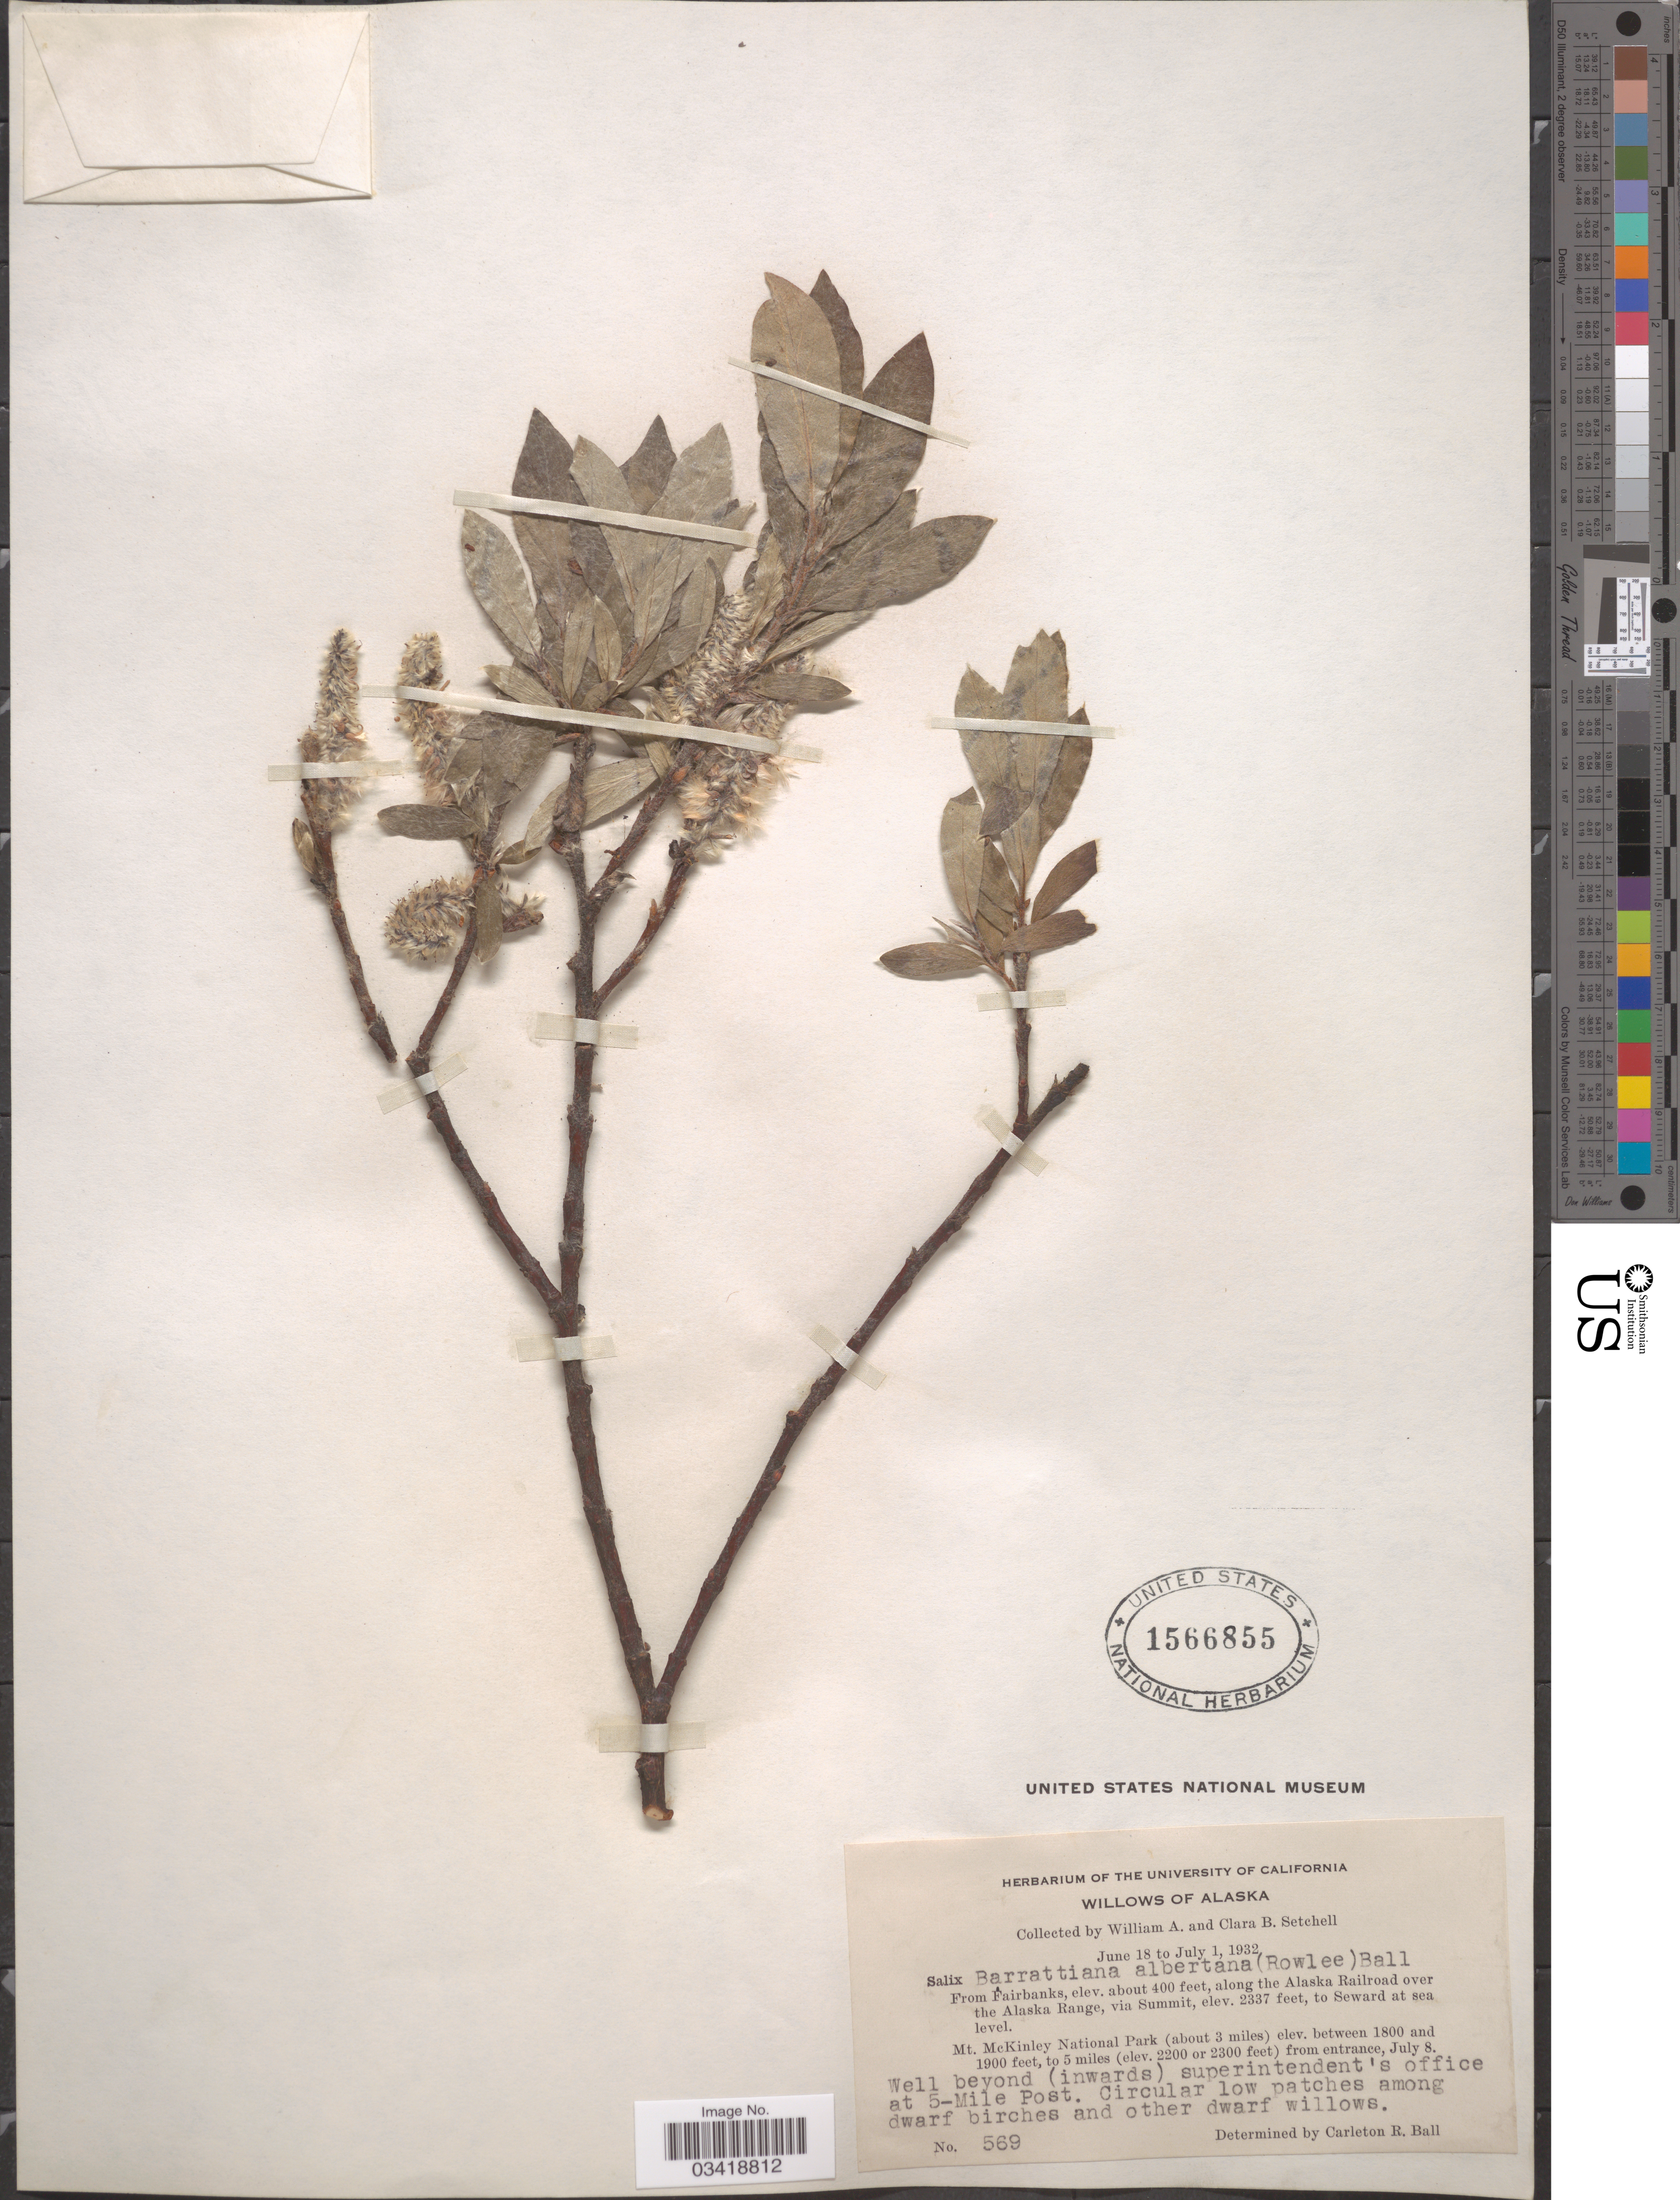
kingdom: Plantae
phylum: Tracheophyta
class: Magnoliopsida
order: Malpighiales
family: Salicaceae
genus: Salix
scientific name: Salix barrattiana var. albertana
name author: (Rowlee) C.R. Ball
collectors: W. Setchell & C. B. Setchell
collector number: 569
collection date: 1932-07-08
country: United States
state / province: Alaska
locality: From Fairbanks, along the Alaska Railroad over the Alaska Range, via Summit, to Seward. Mt. McKinley National Park (about 3 miles), to 5 miles from entrance. Well beyond (inwards) superintendent's office at 5-Mile Post.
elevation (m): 0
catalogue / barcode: US 1566855